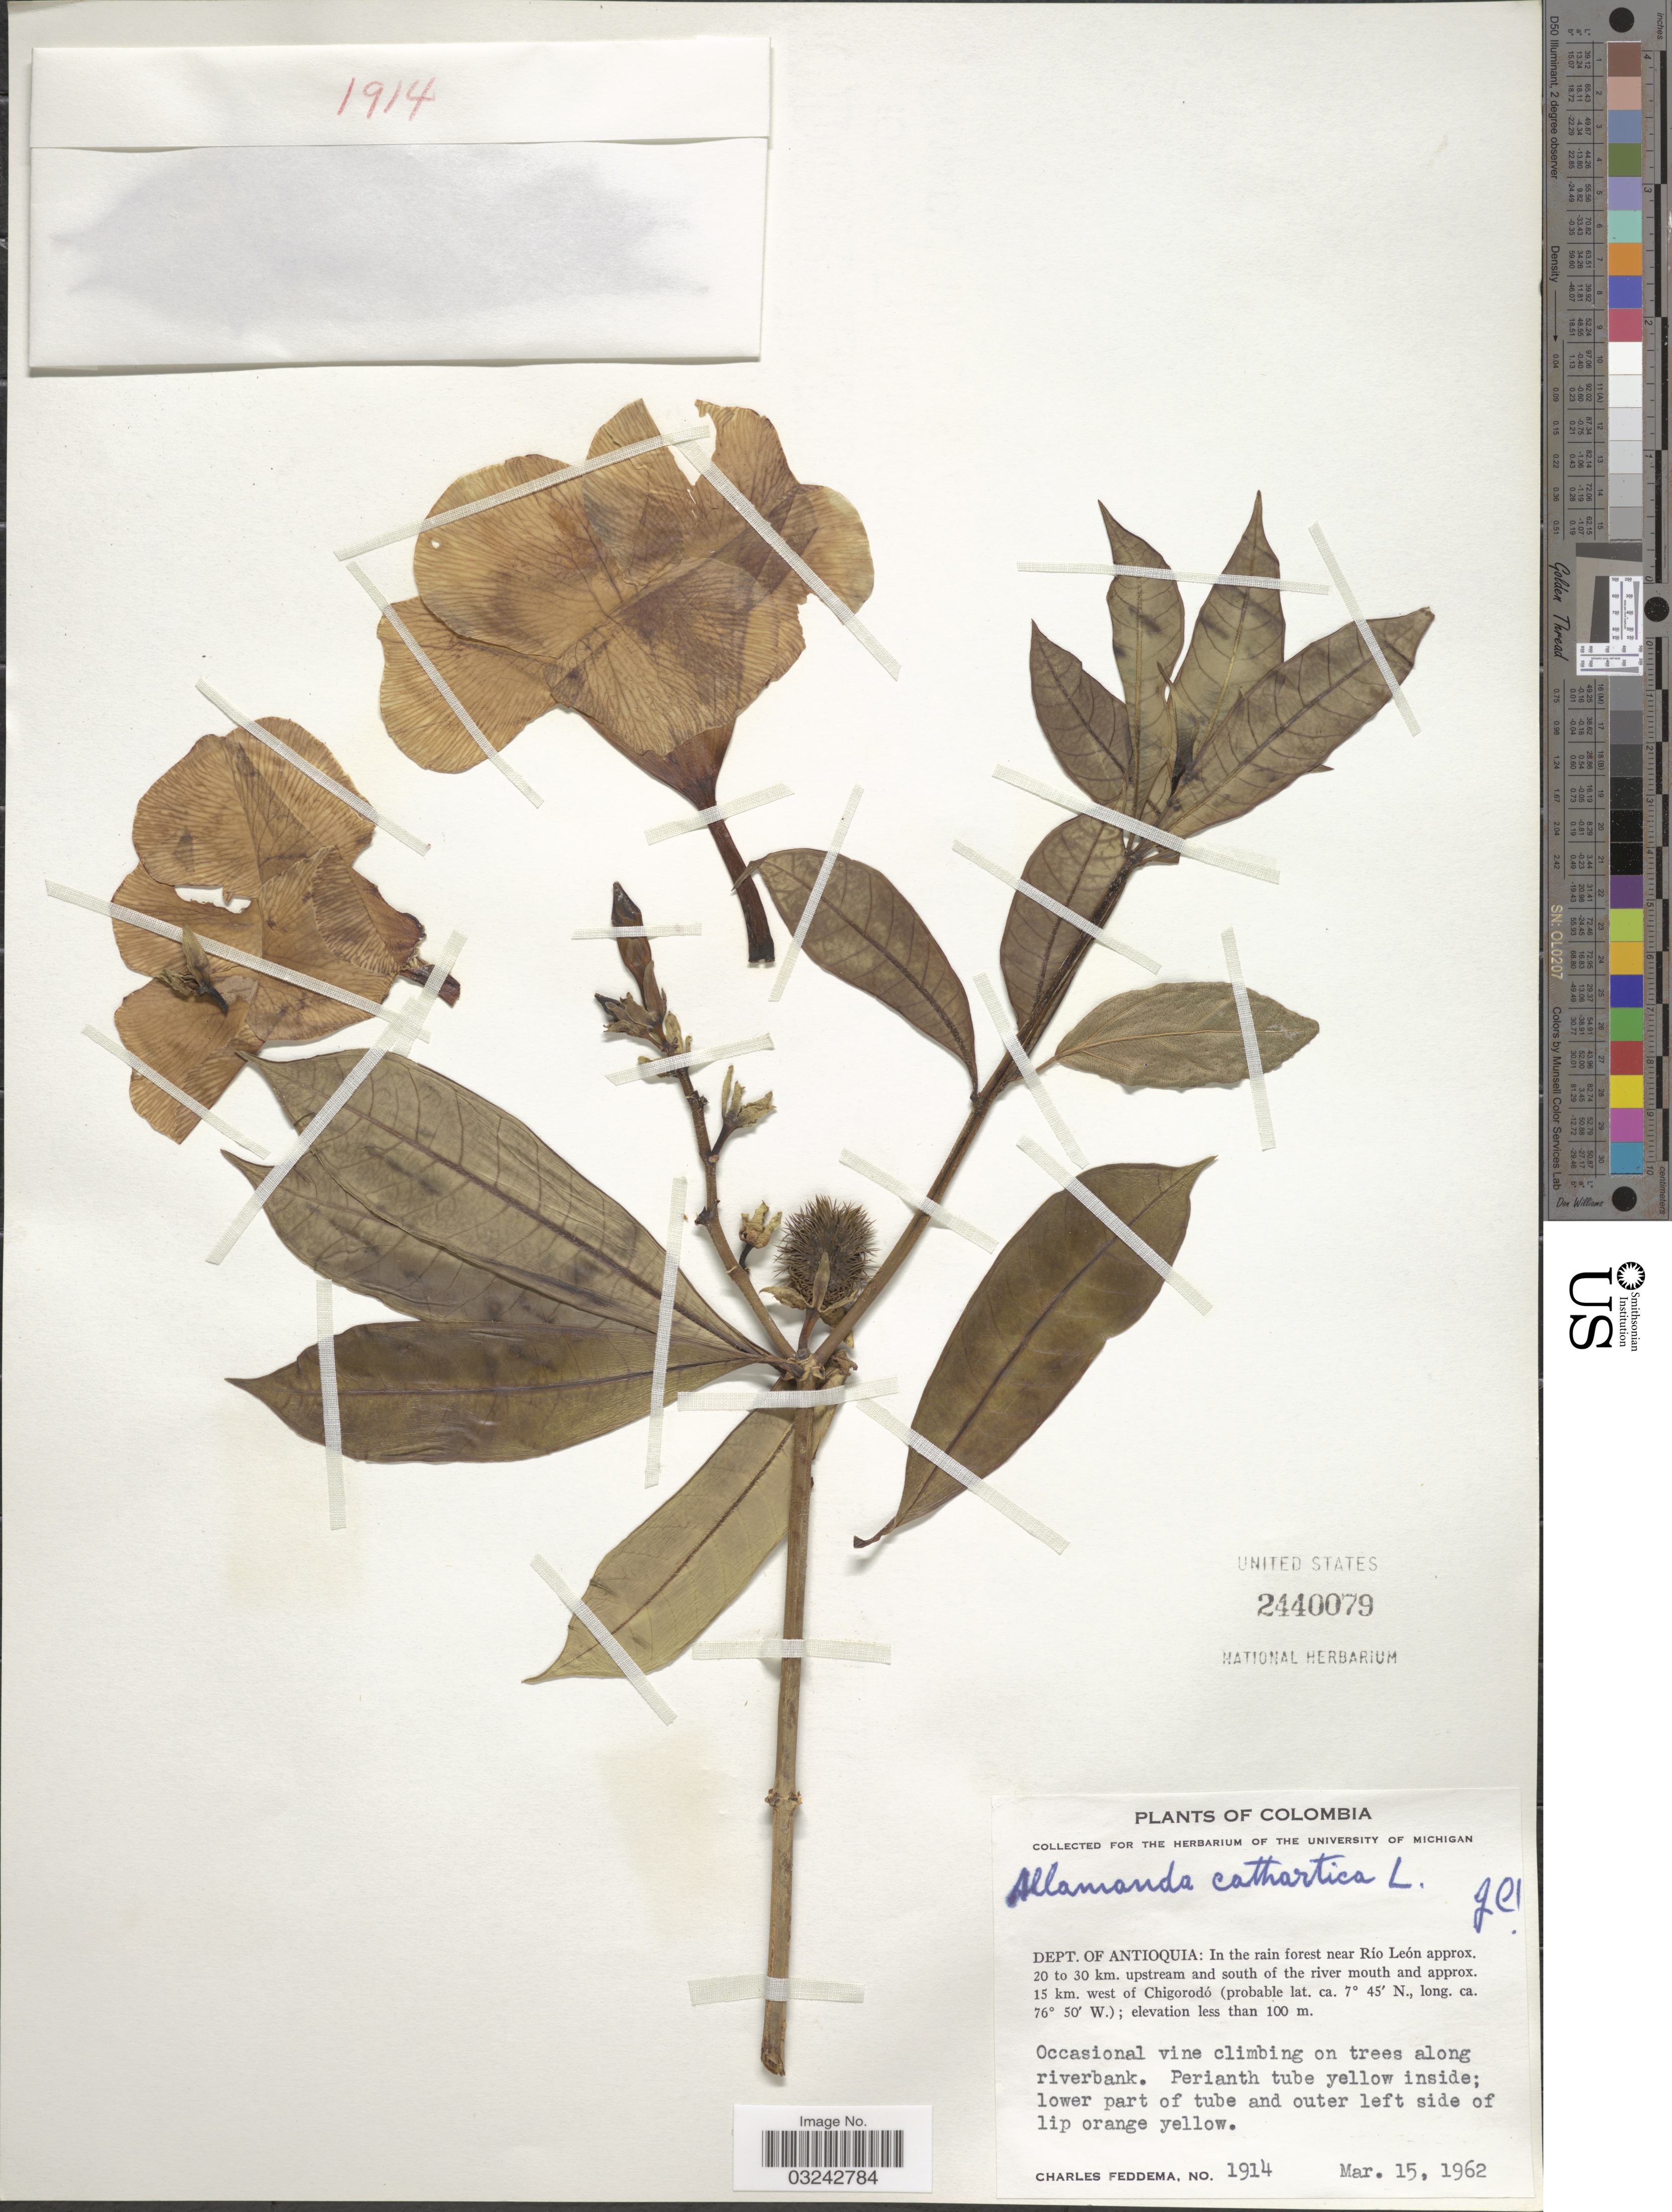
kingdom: Plantae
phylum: Tracheophyta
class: Magnoliopsida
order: Gentianales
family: Apocynaceae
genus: Allamanda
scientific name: Allamanda cathartica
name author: L.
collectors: C. Feddema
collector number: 1914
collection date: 1962-03-15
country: Colombia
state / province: Antioquia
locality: Dept. of Antioquia: In the rain forest near Río León approx. 20 to 30 km. upstream and south of the river mouth and approx. 15 km. west of Chigorodó.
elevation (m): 100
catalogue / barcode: US 2440079